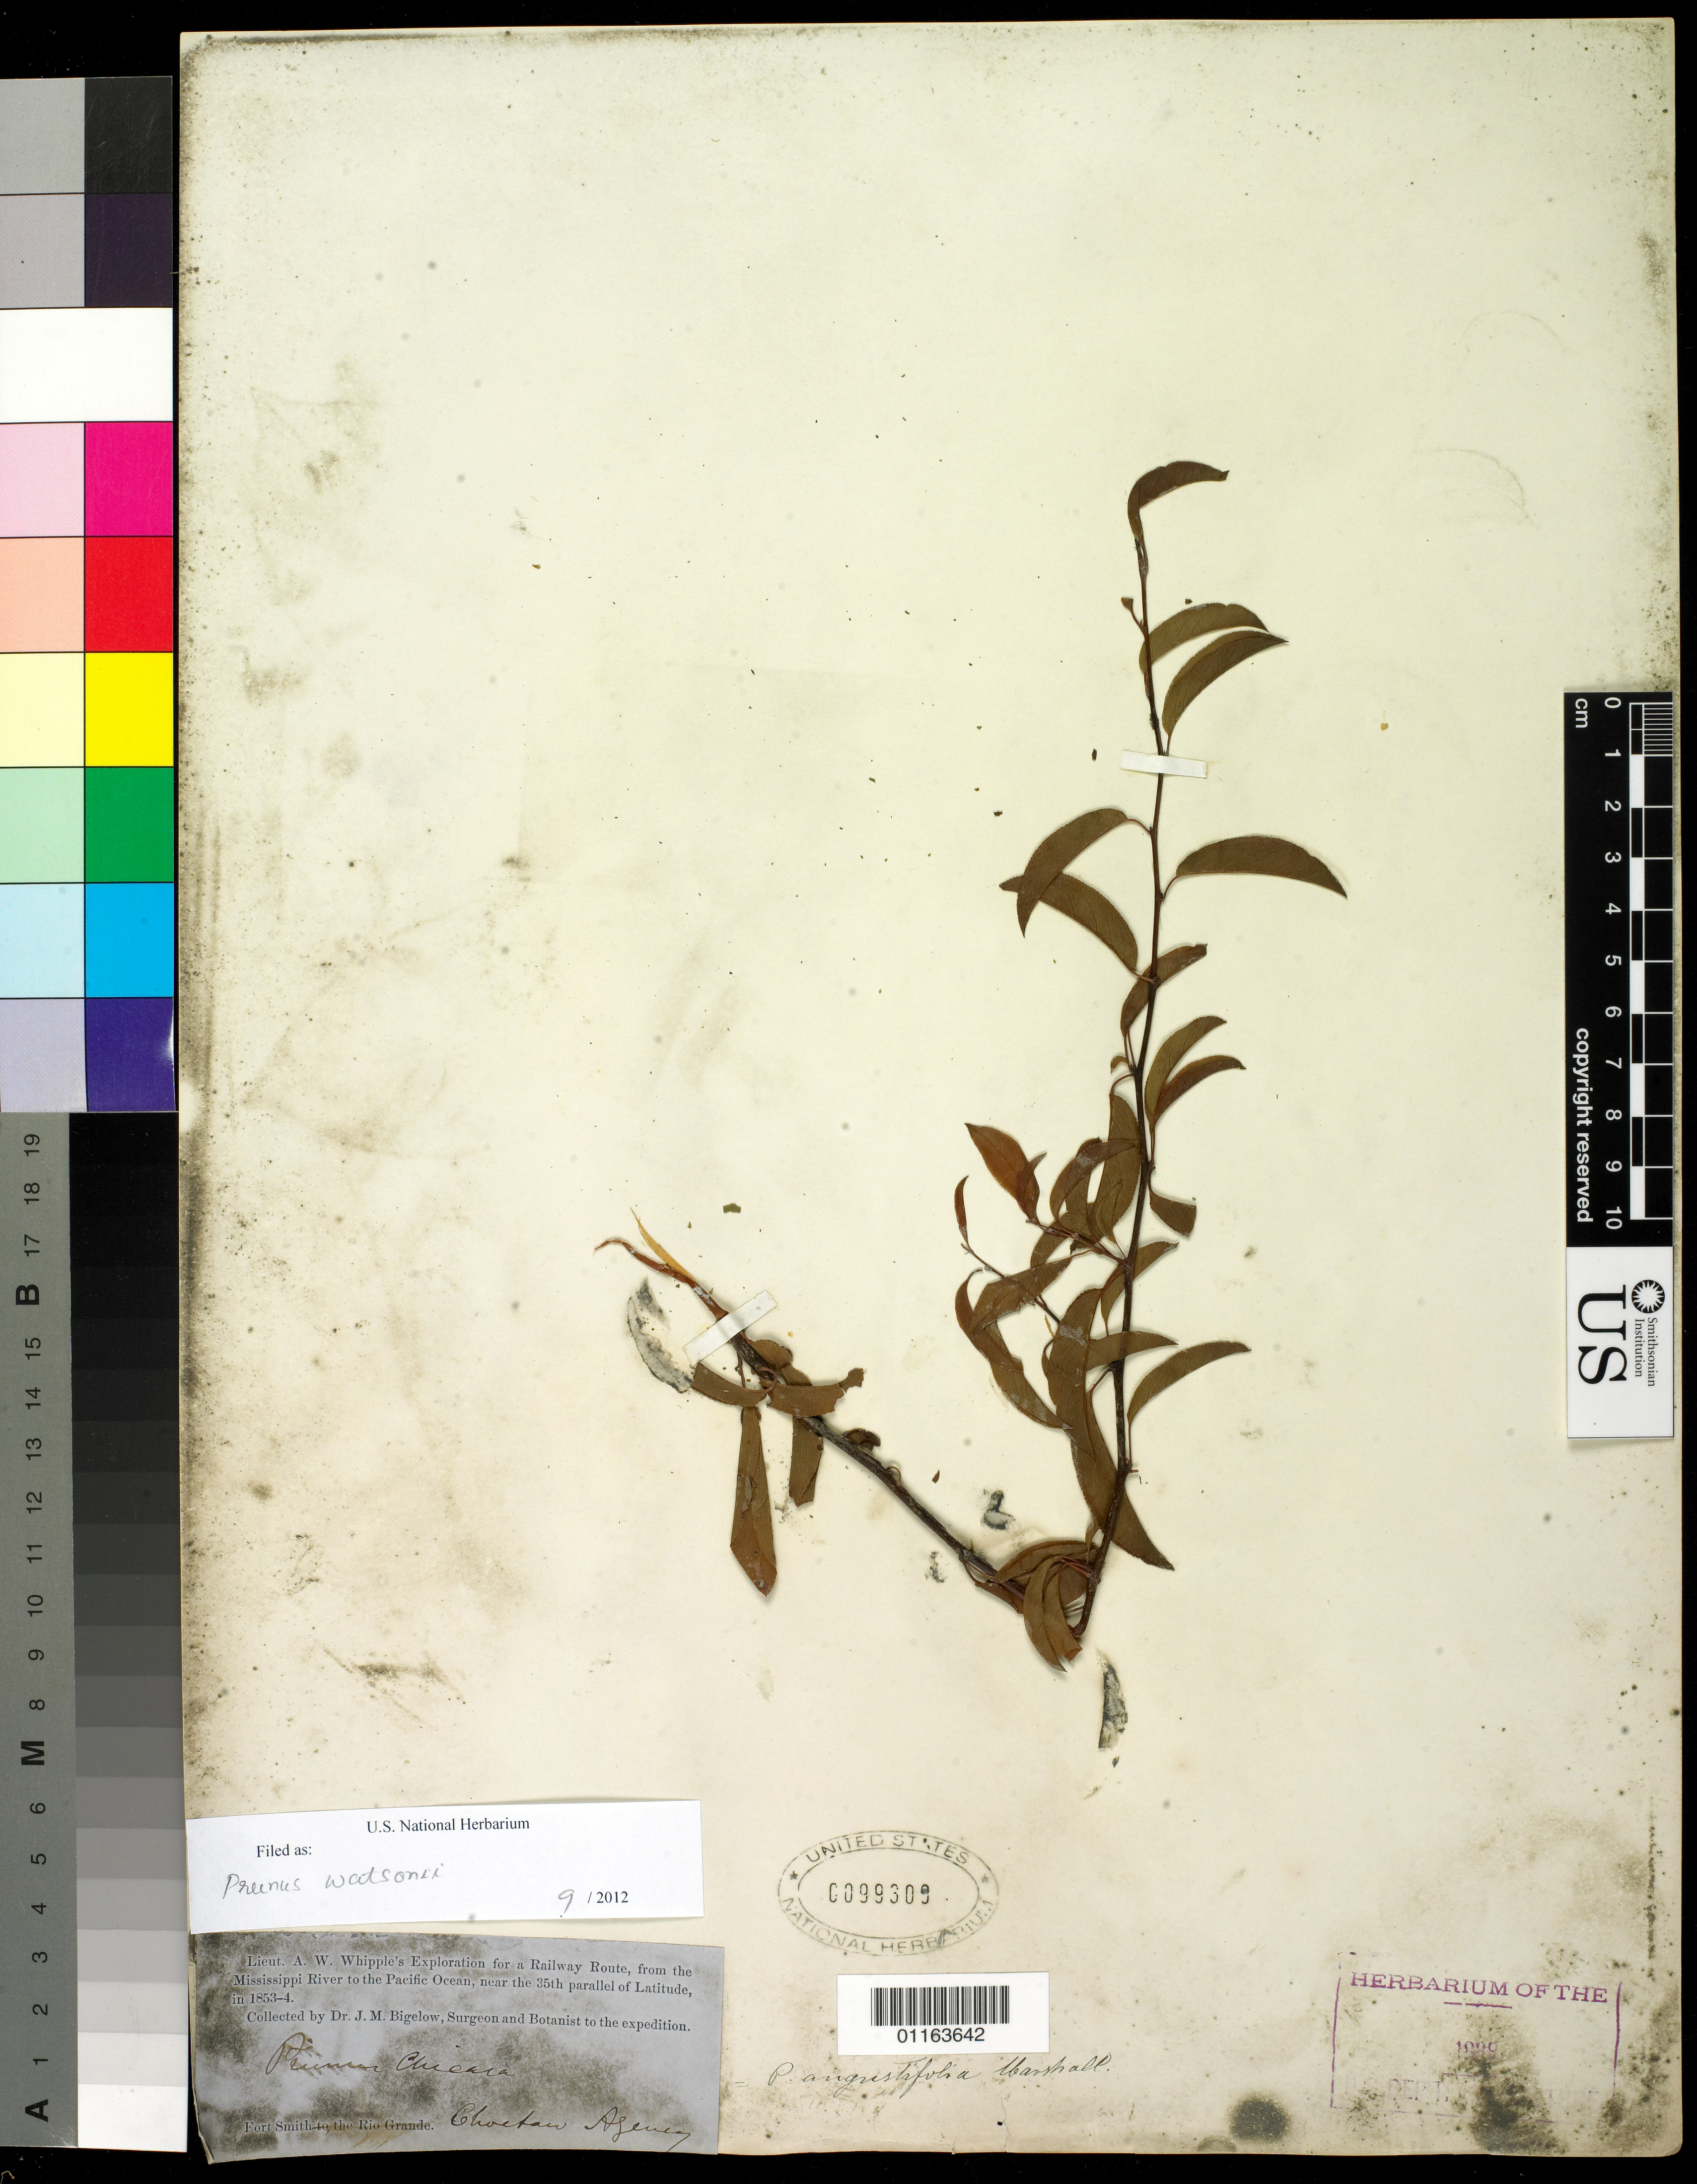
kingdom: Plantae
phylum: Tracheophyta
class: Magnoliopsida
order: Rosales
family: Rosaceae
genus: Prunus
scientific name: Prunus watsonii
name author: Sarg.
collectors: J. M. Bigelow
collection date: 1853/1854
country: United States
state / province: Oklahoma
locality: Fort Smith to the Rio Grande. Choctaw Agency.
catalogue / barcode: US 99309